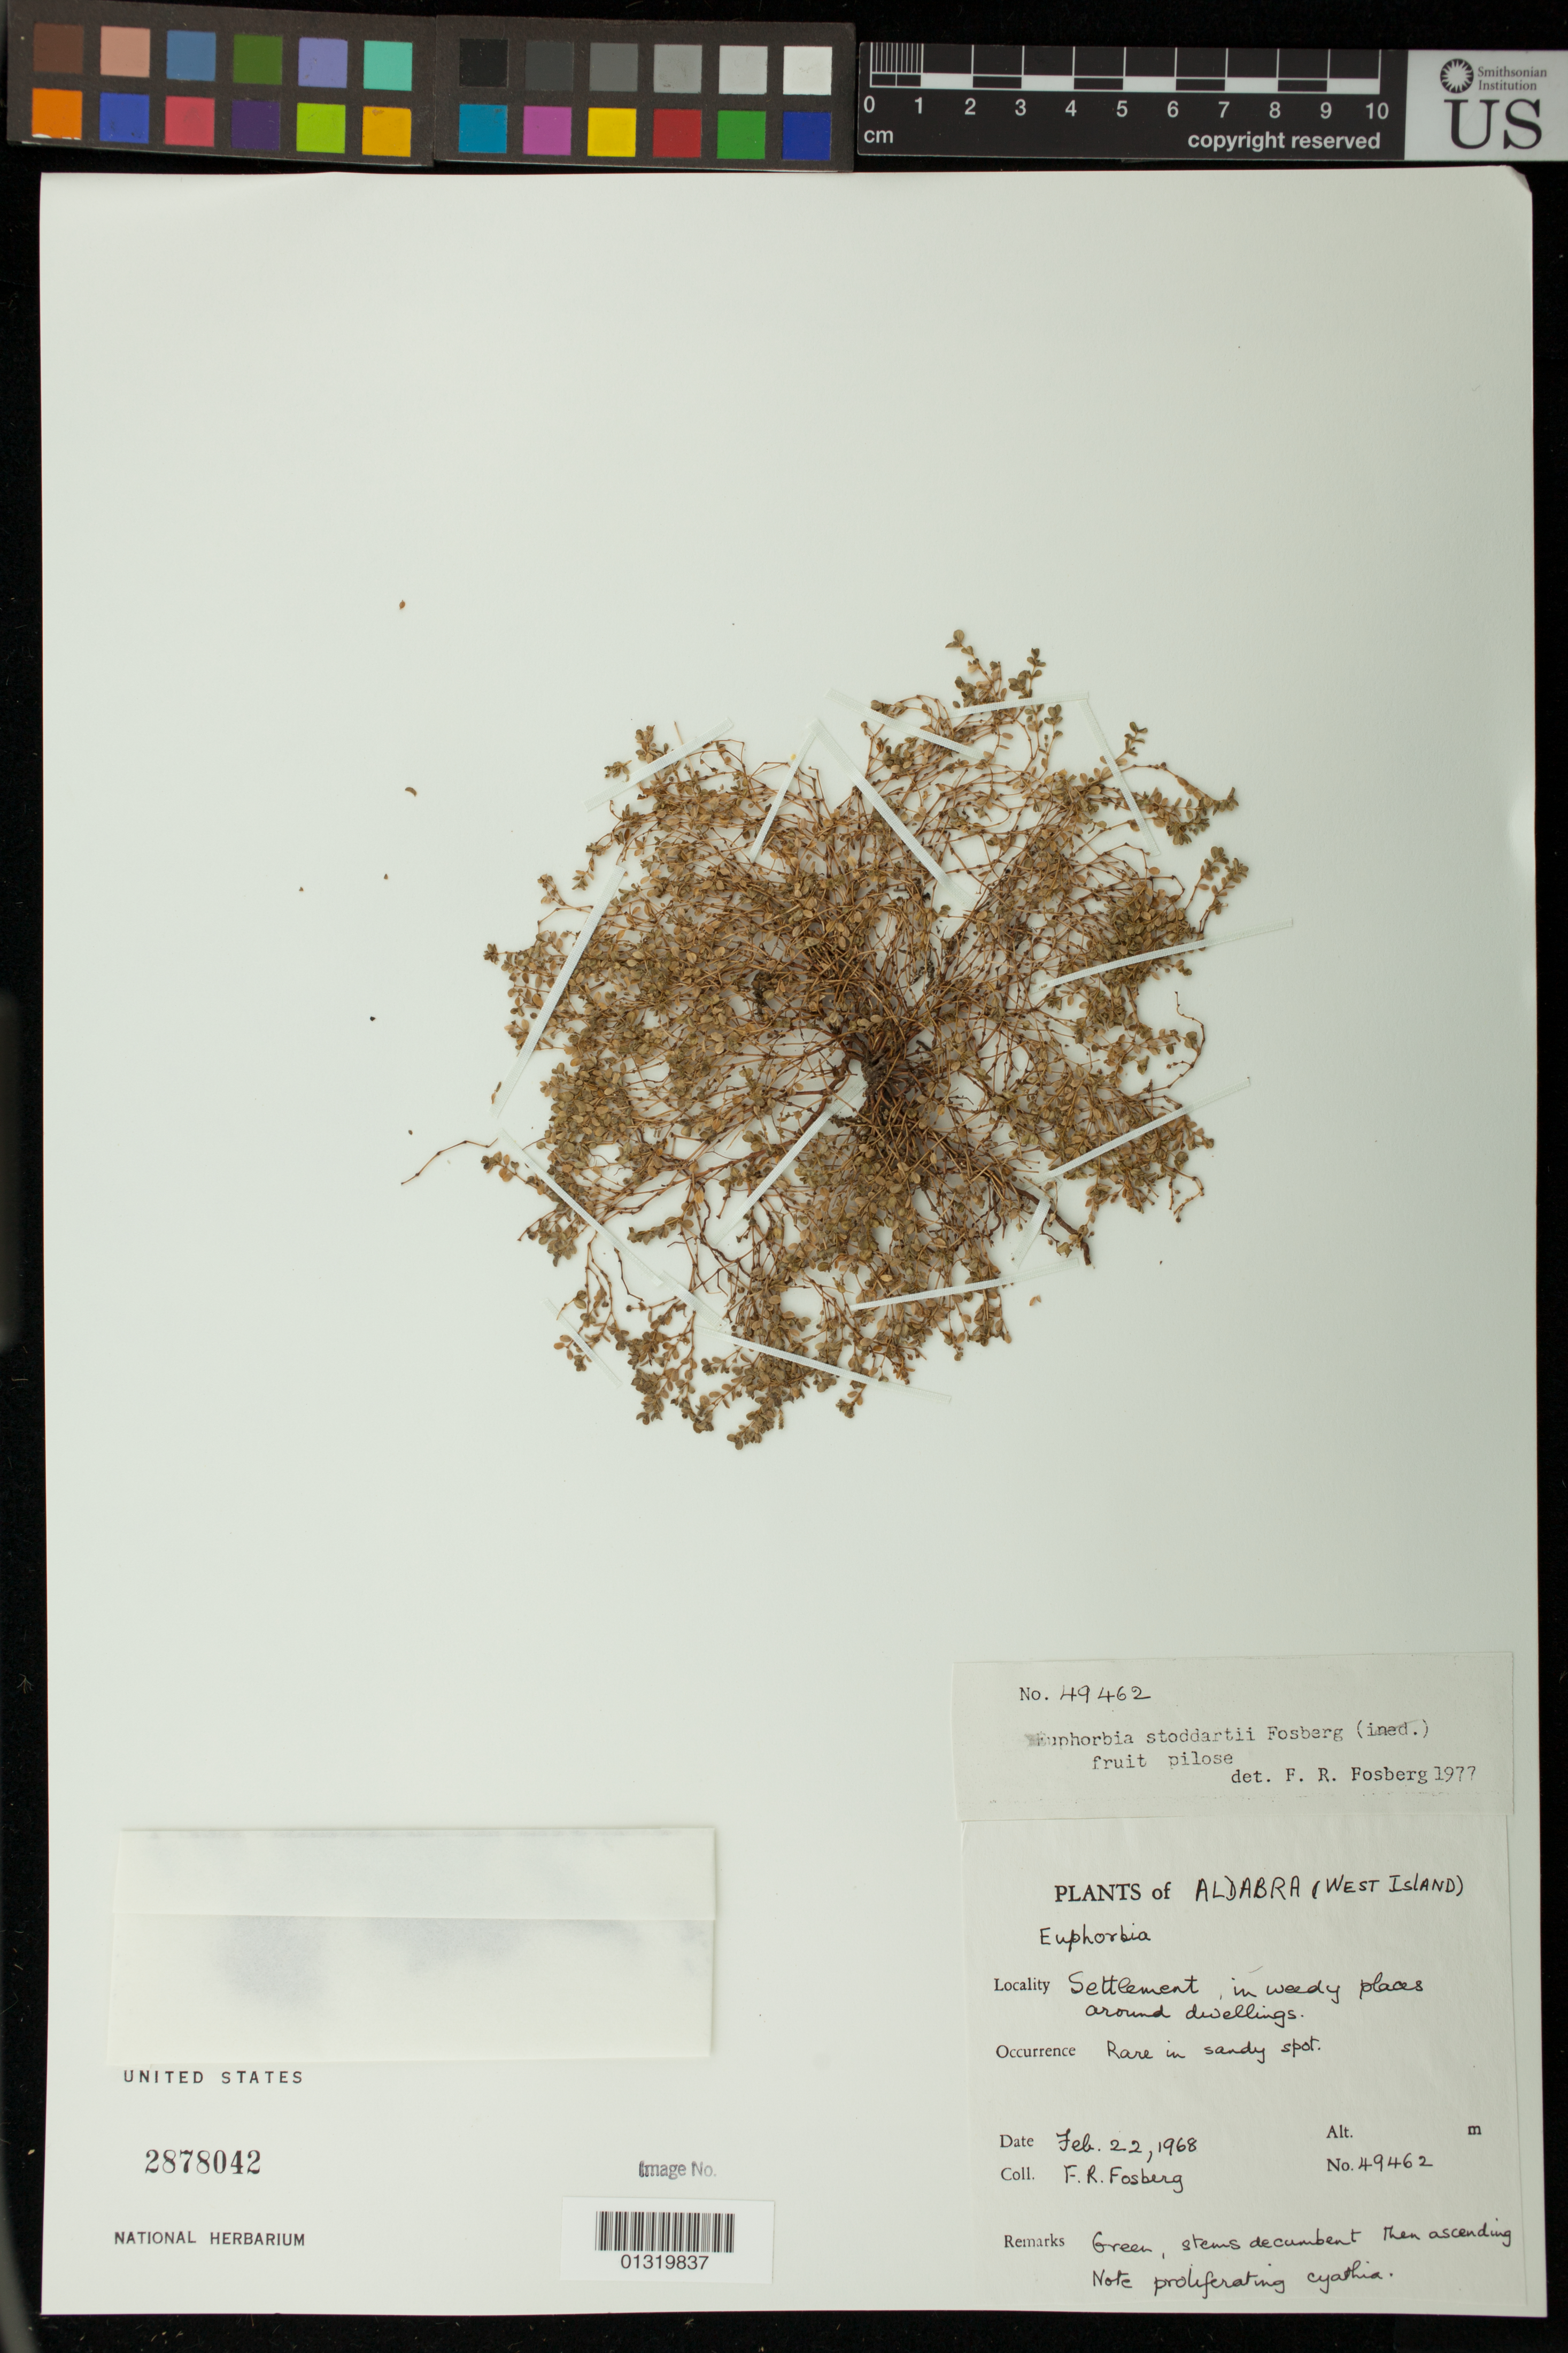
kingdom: Plantae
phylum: Tracheophyta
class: Magnoliopsida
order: Malpighiales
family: Euphorbiaceae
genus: Euphorbia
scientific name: Euphorbia stoddartii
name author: Fosberg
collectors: F. R. Fosberg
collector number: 49462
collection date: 1968-02-22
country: Seychelles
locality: West Island; Settlement; around dwellings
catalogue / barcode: US 2878042